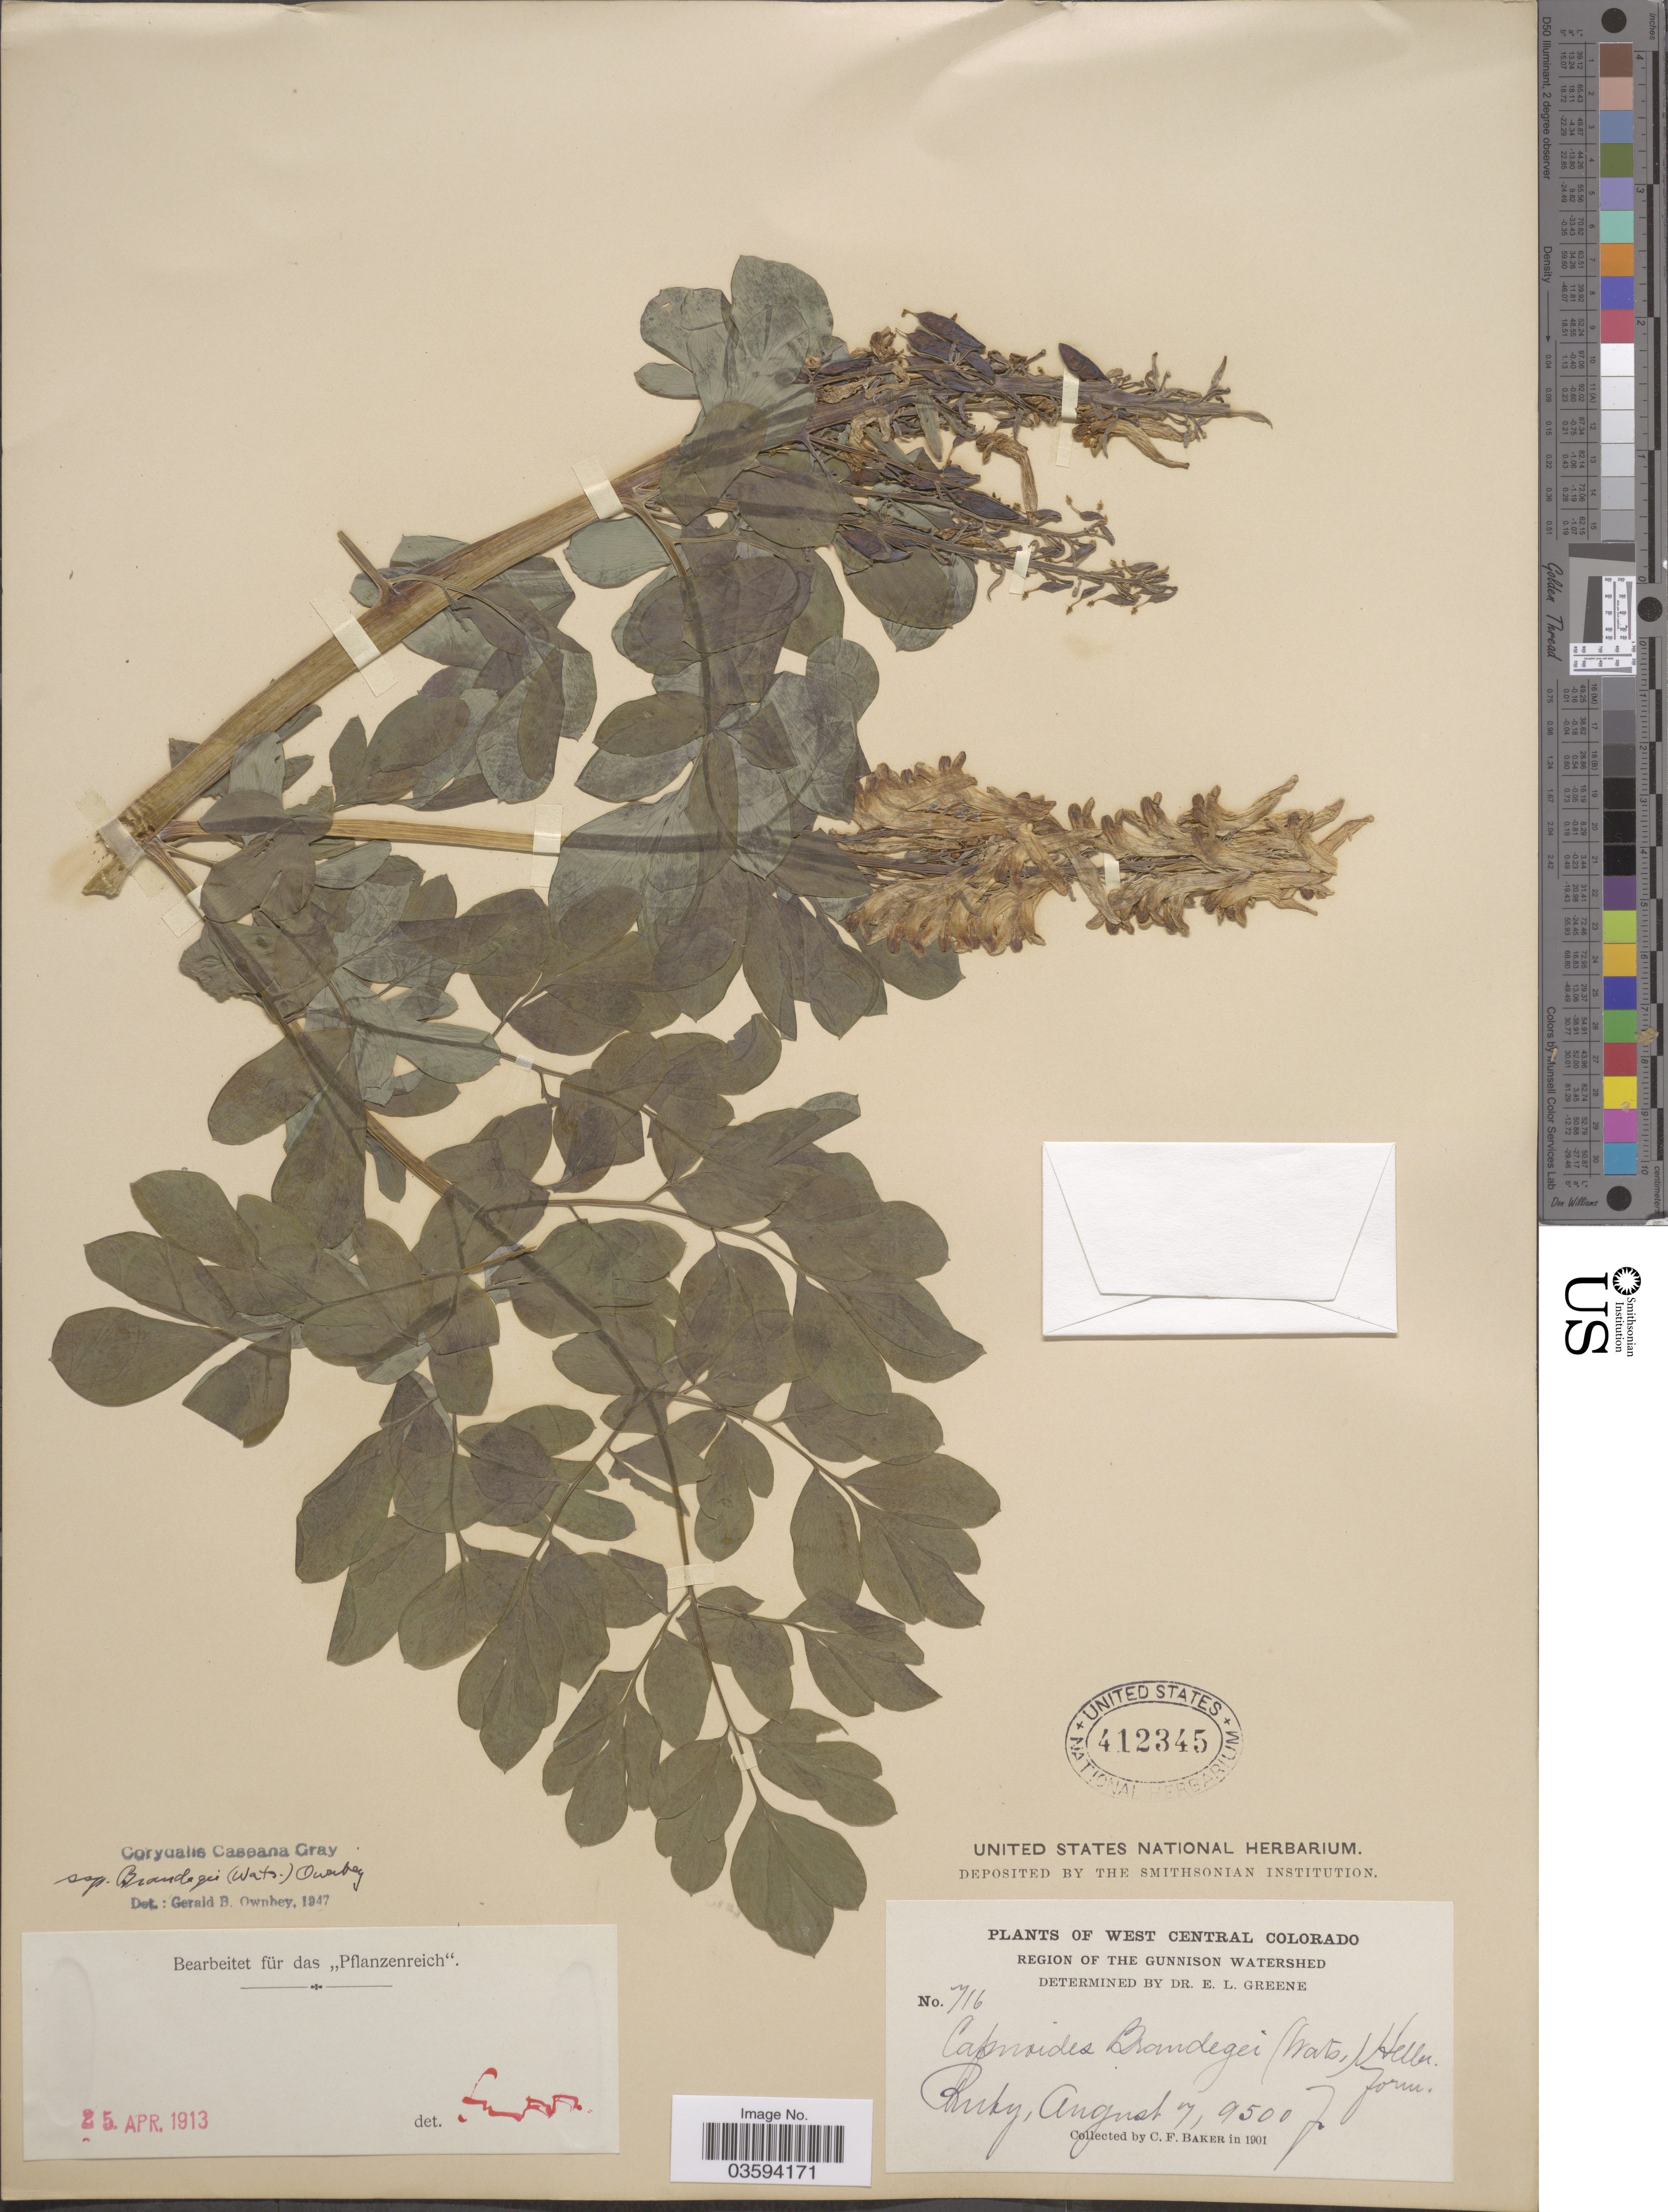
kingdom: Plantae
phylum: Tracheophyta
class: Magnoliopsida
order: Ranunculales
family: Papaveraceae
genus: Corydalis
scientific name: Corydalis caseana subsp. brandegeei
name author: (S. Watson) G.B. Ownbey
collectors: C. F. Baker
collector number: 716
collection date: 1901-08-07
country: United States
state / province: Colorado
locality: West Central Colorado. Region of the Gunnison Watershed. Ruby.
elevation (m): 2896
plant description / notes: No precise locality correction needed.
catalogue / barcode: US 412345